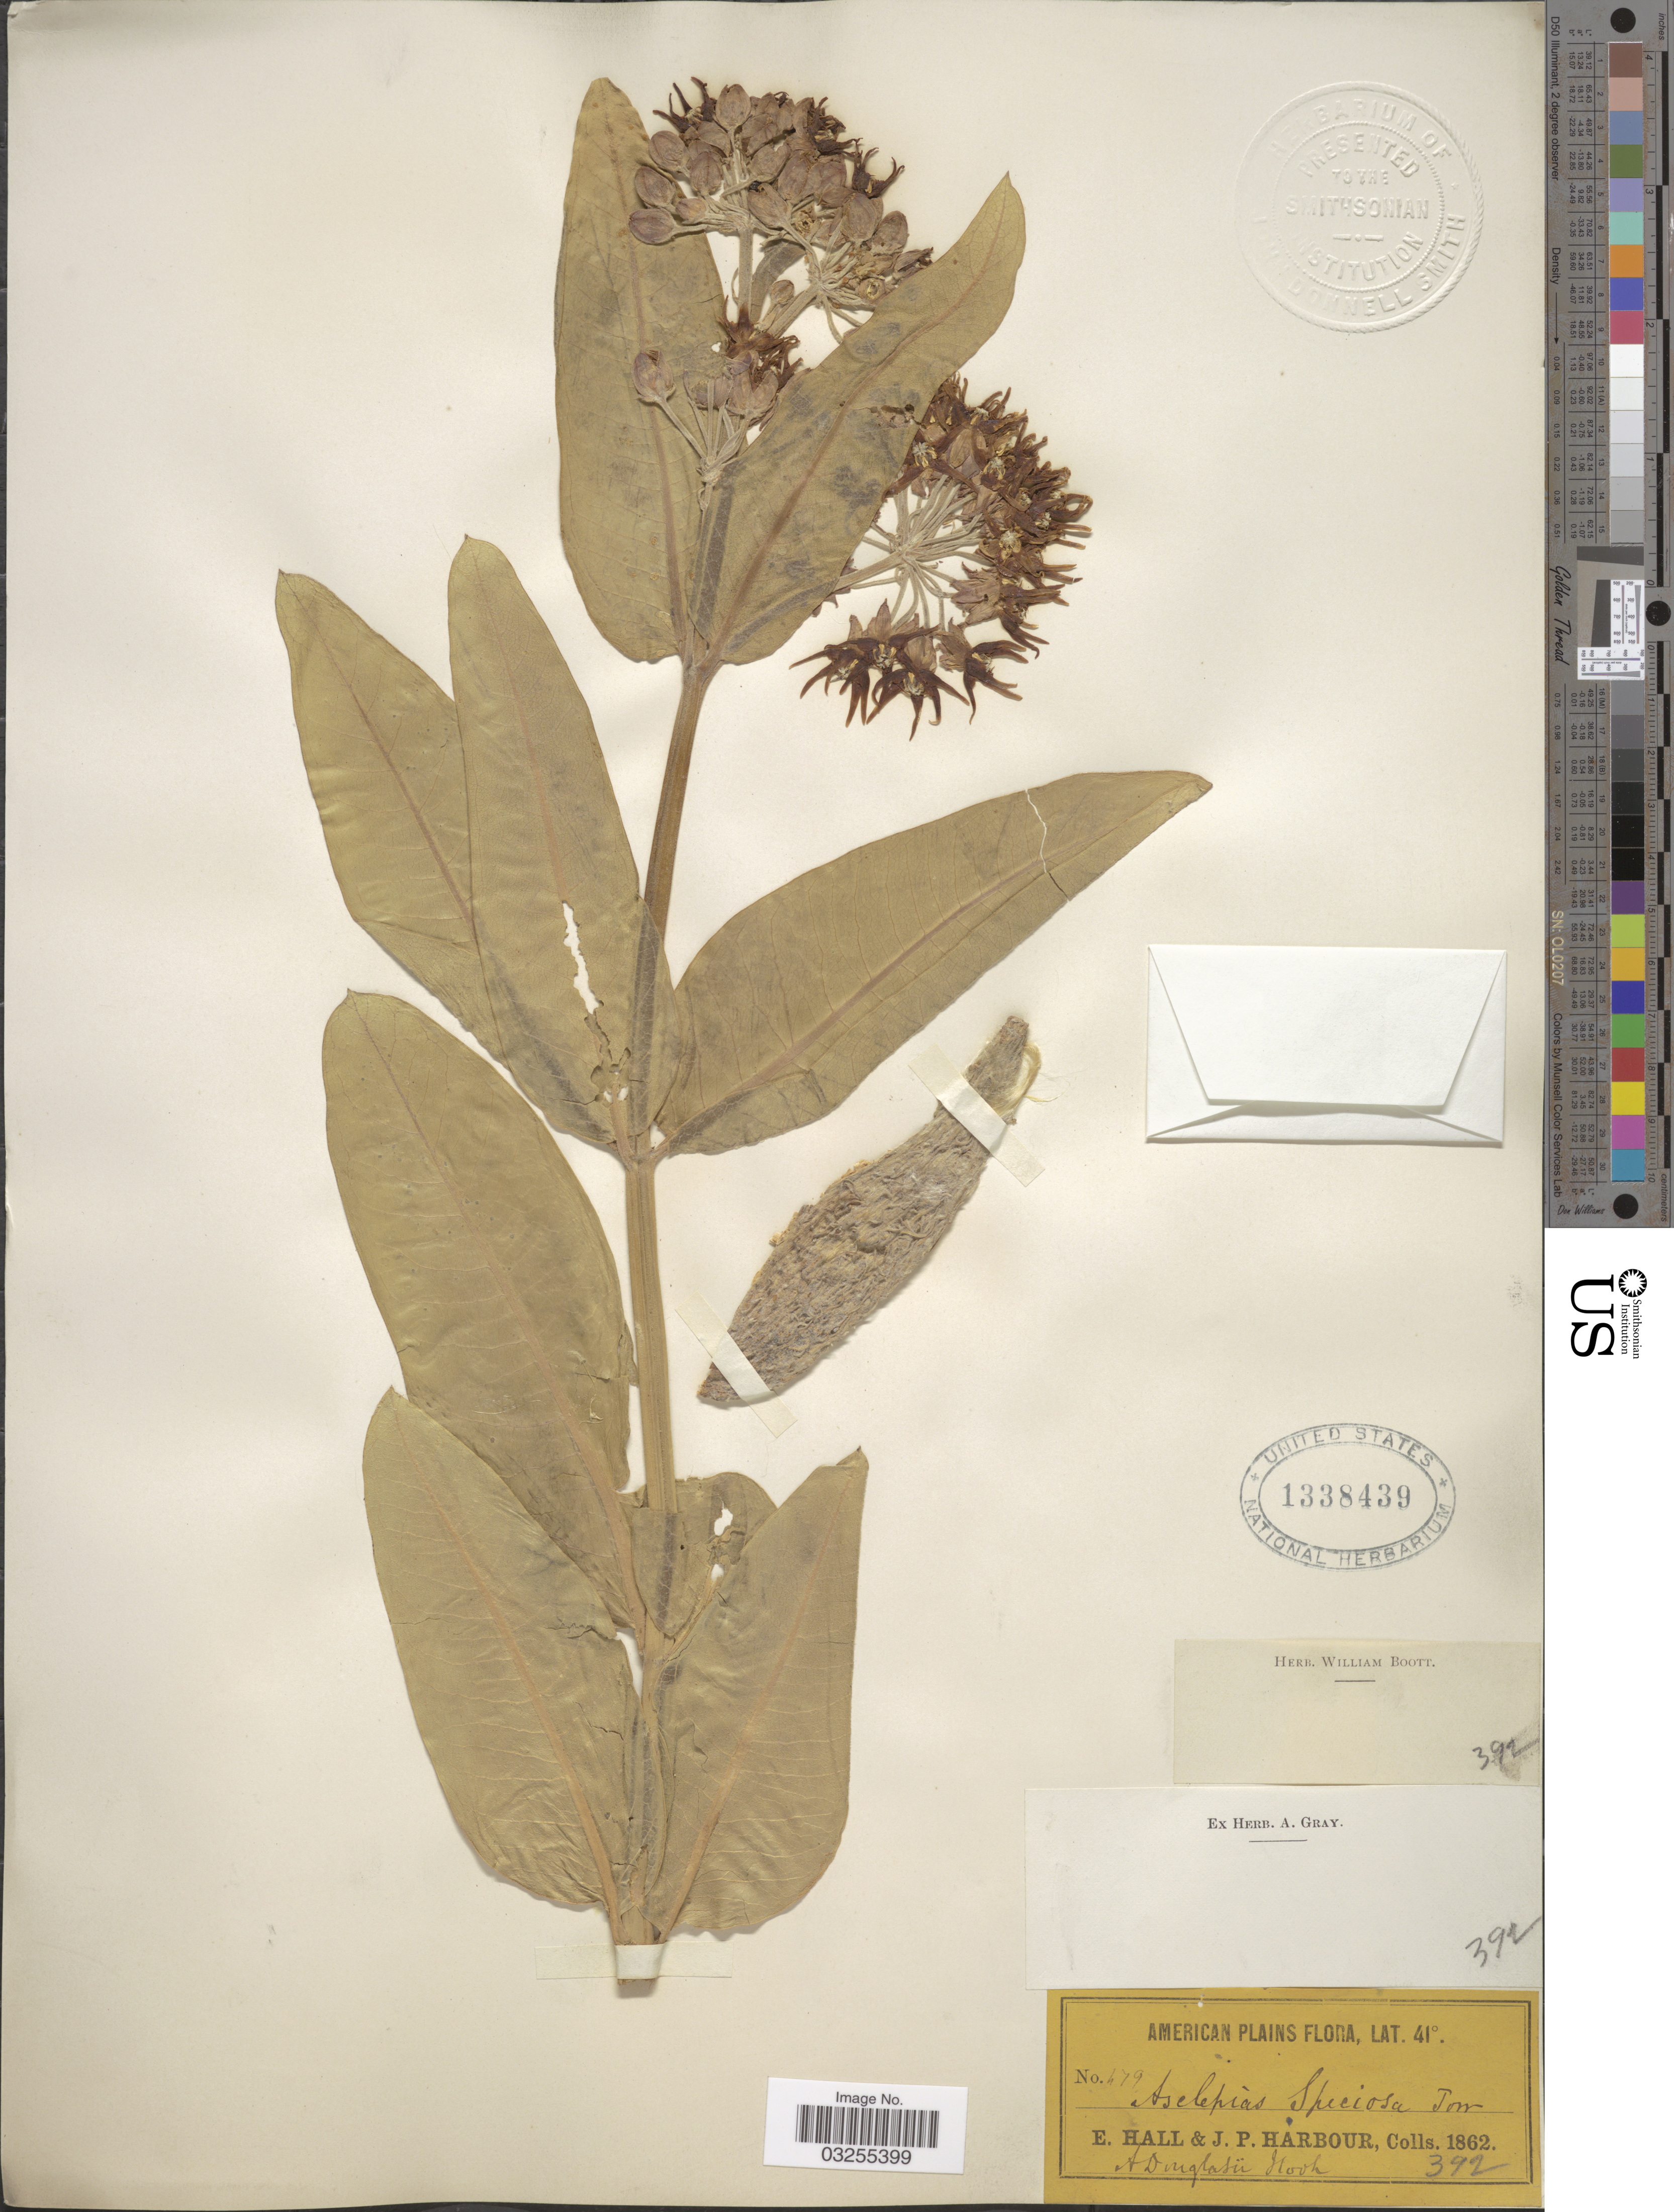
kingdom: Plantae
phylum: Tracheophyta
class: Magnoliopsida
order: Gentianales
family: Apocynaceae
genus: Asclepias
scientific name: Asclepias speciosa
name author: Torr.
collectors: E. Hall & J. Harbour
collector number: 479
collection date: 1862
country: United States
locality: America Plains.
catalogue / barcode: US 1338439